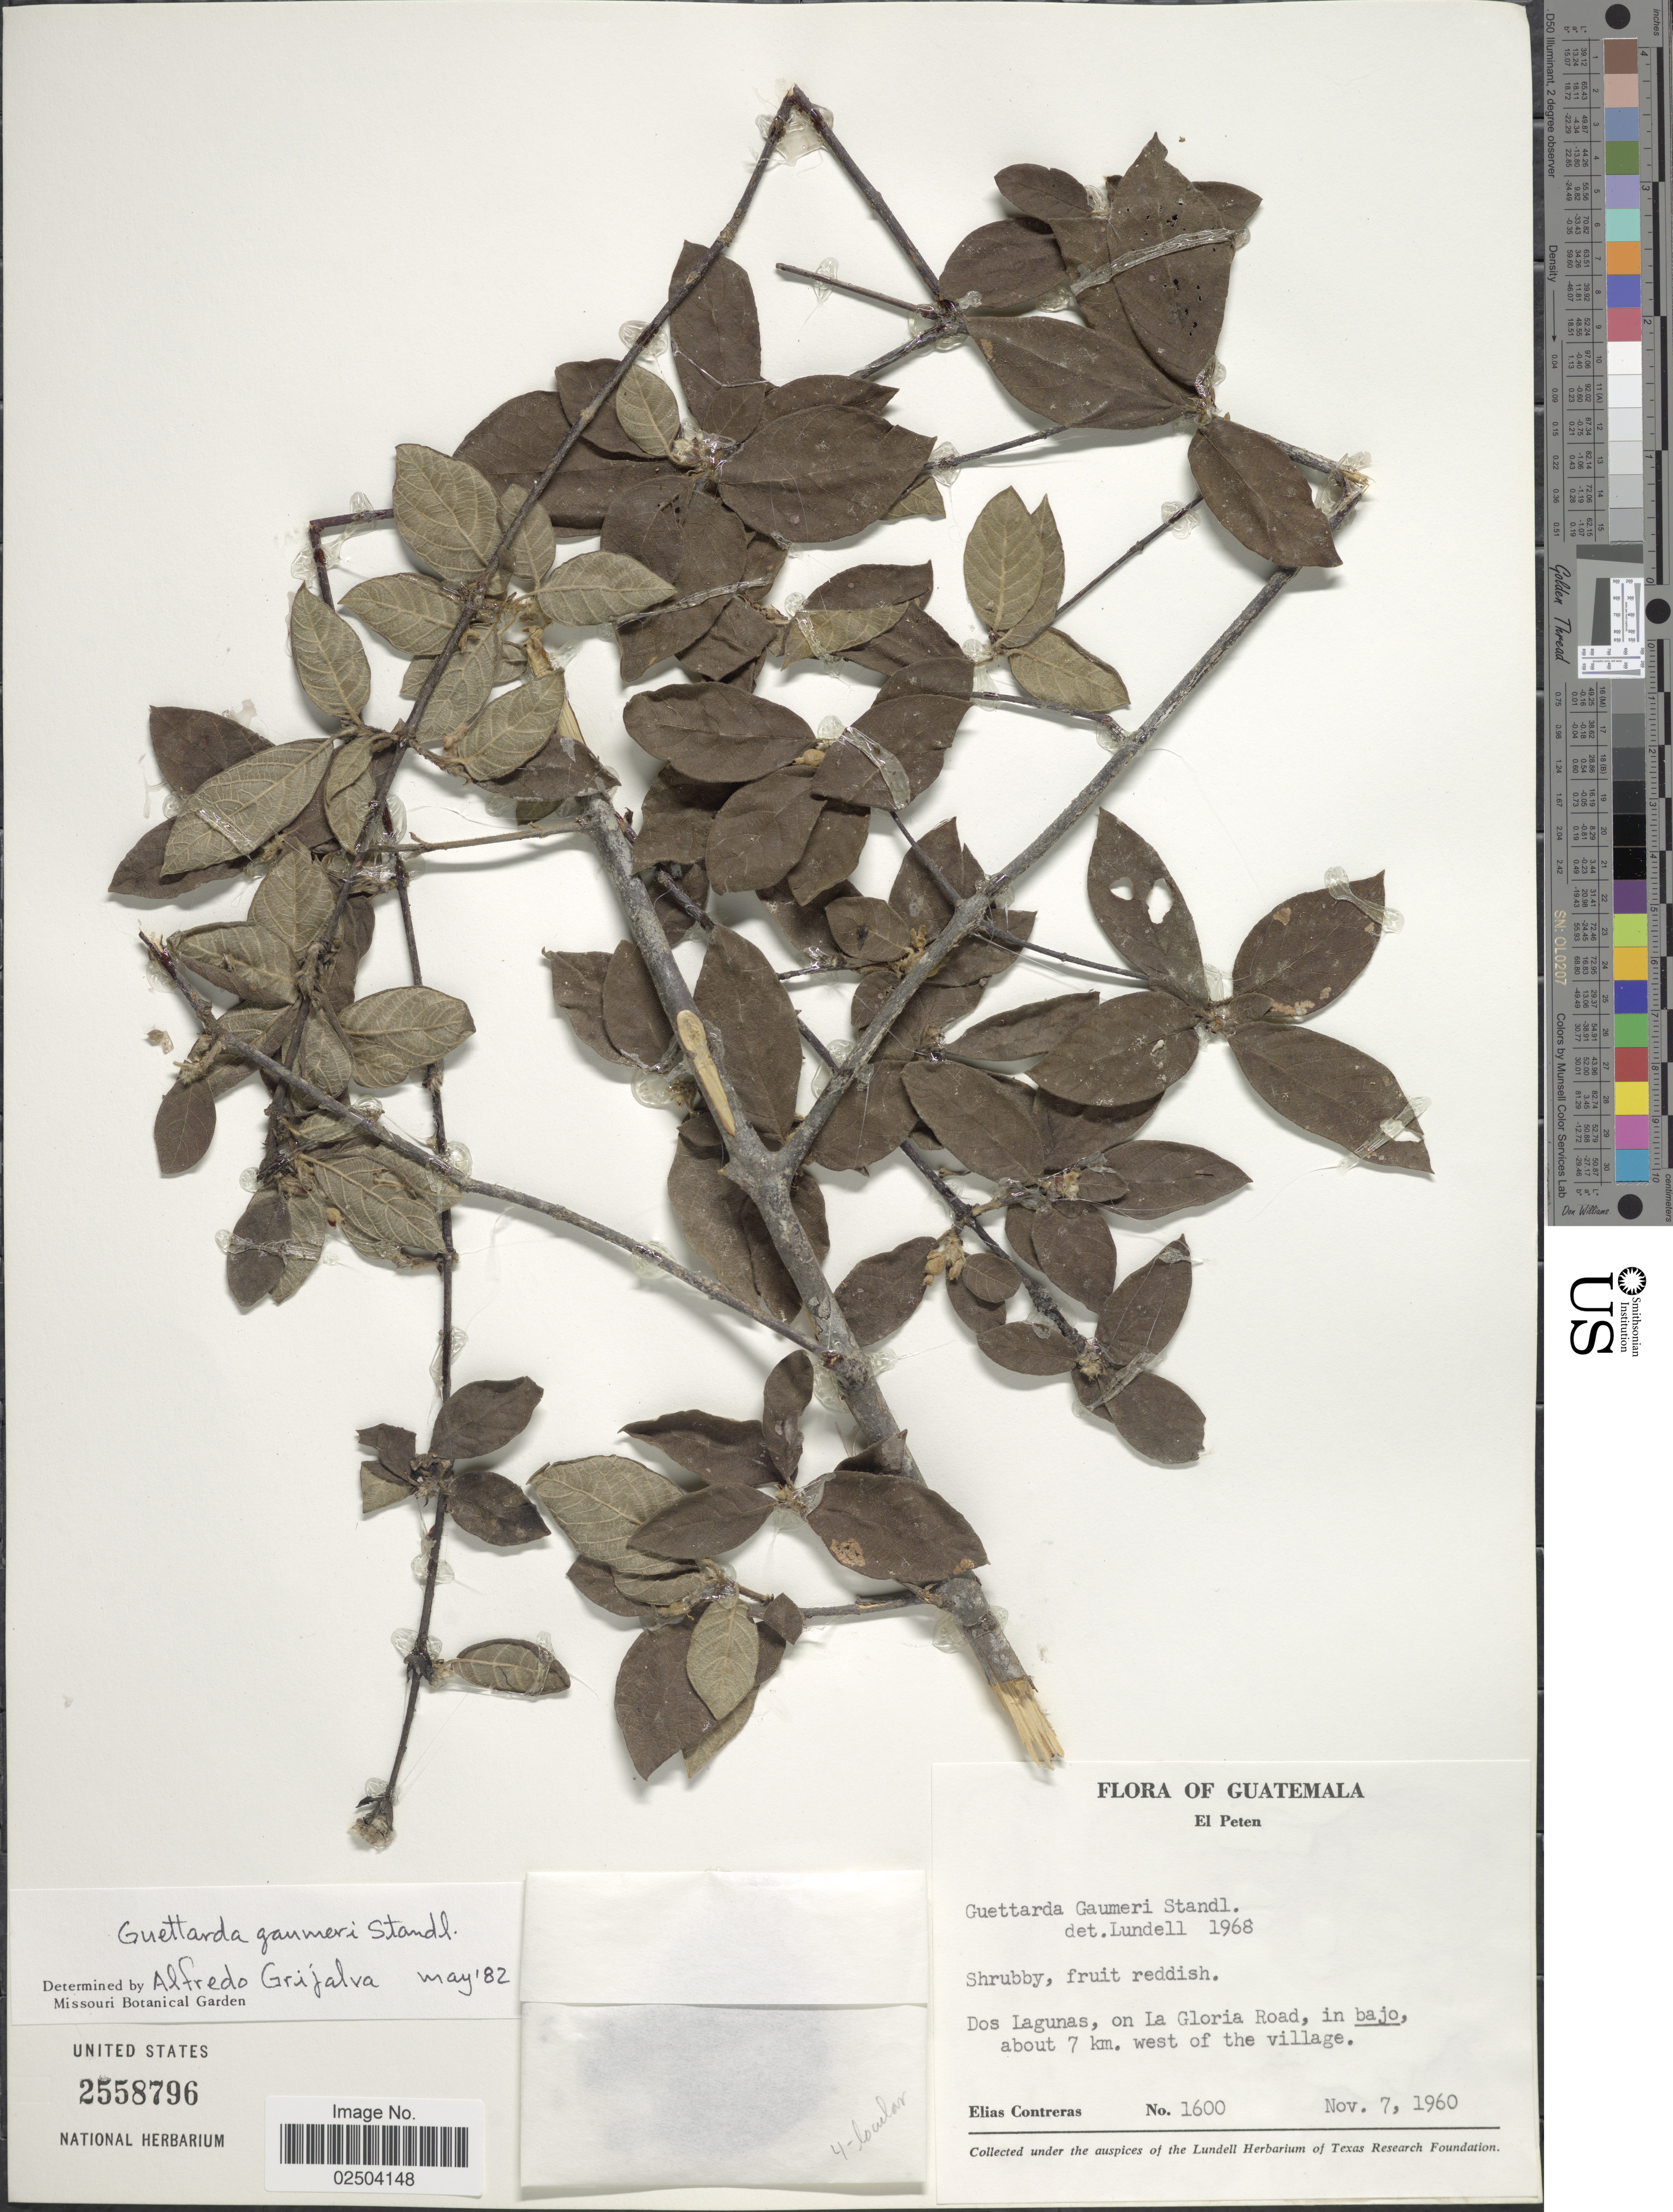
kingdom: Plantae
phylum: Tracheophyta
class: Magnoliopsida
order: Gentianales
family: Rubiaceae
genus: Guettarda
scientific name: Guettarda gaumeri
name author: Standl.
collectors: E. Contreras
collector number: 1600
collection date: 1960-11-07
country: Guatemala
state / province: El Petén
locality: Dos Lagunas, on La Gloria Road, in bajo, about 7 km. west of the village.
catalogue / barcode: US 2558796